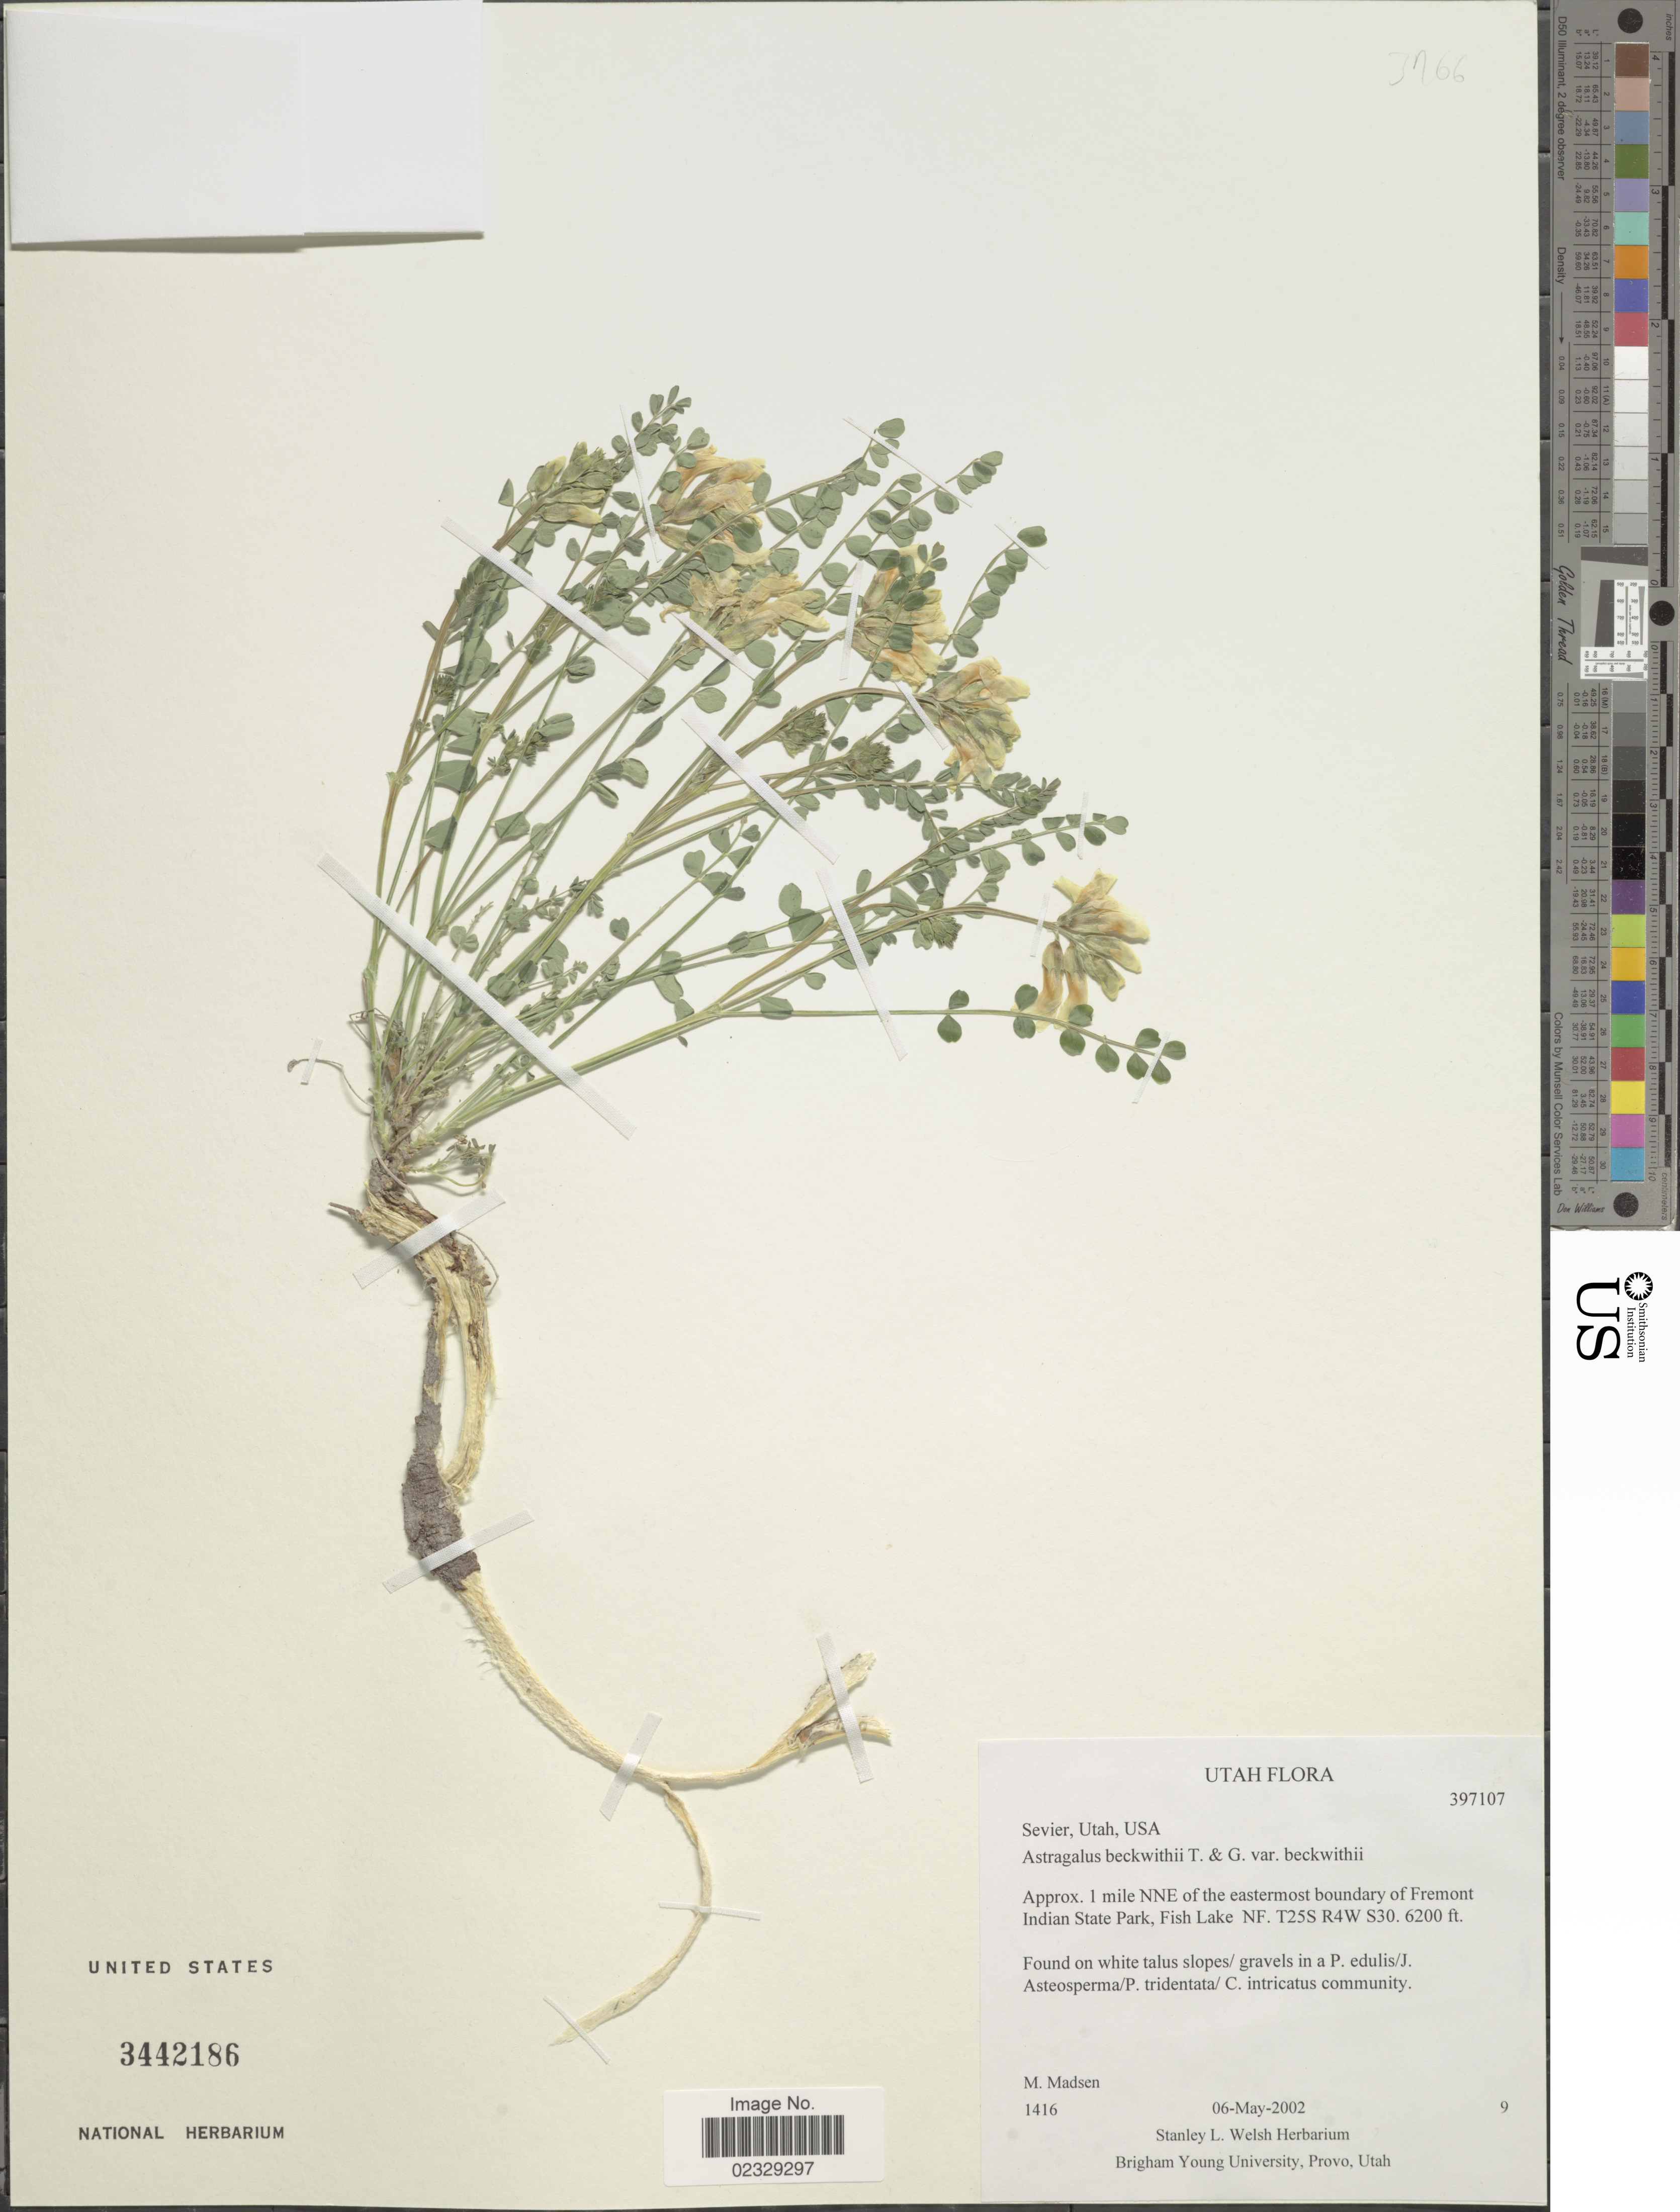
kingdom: Plantae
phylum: Tracheophyta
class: Magnoliopsida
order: Fabales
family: Fabaceae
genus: Astragalus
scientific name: Astragalus beckwithii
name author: Torr. & A. Gray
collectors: M. Madsen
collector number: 1416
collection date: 2002-05-06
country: United States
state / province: Utah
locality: Sevier, Approx. 1 mile NNE of the easternmost boundary of Fremont Indian State park, Fish Lake NF. T25S R4W S30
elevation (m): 1890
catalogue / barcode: US 3442186